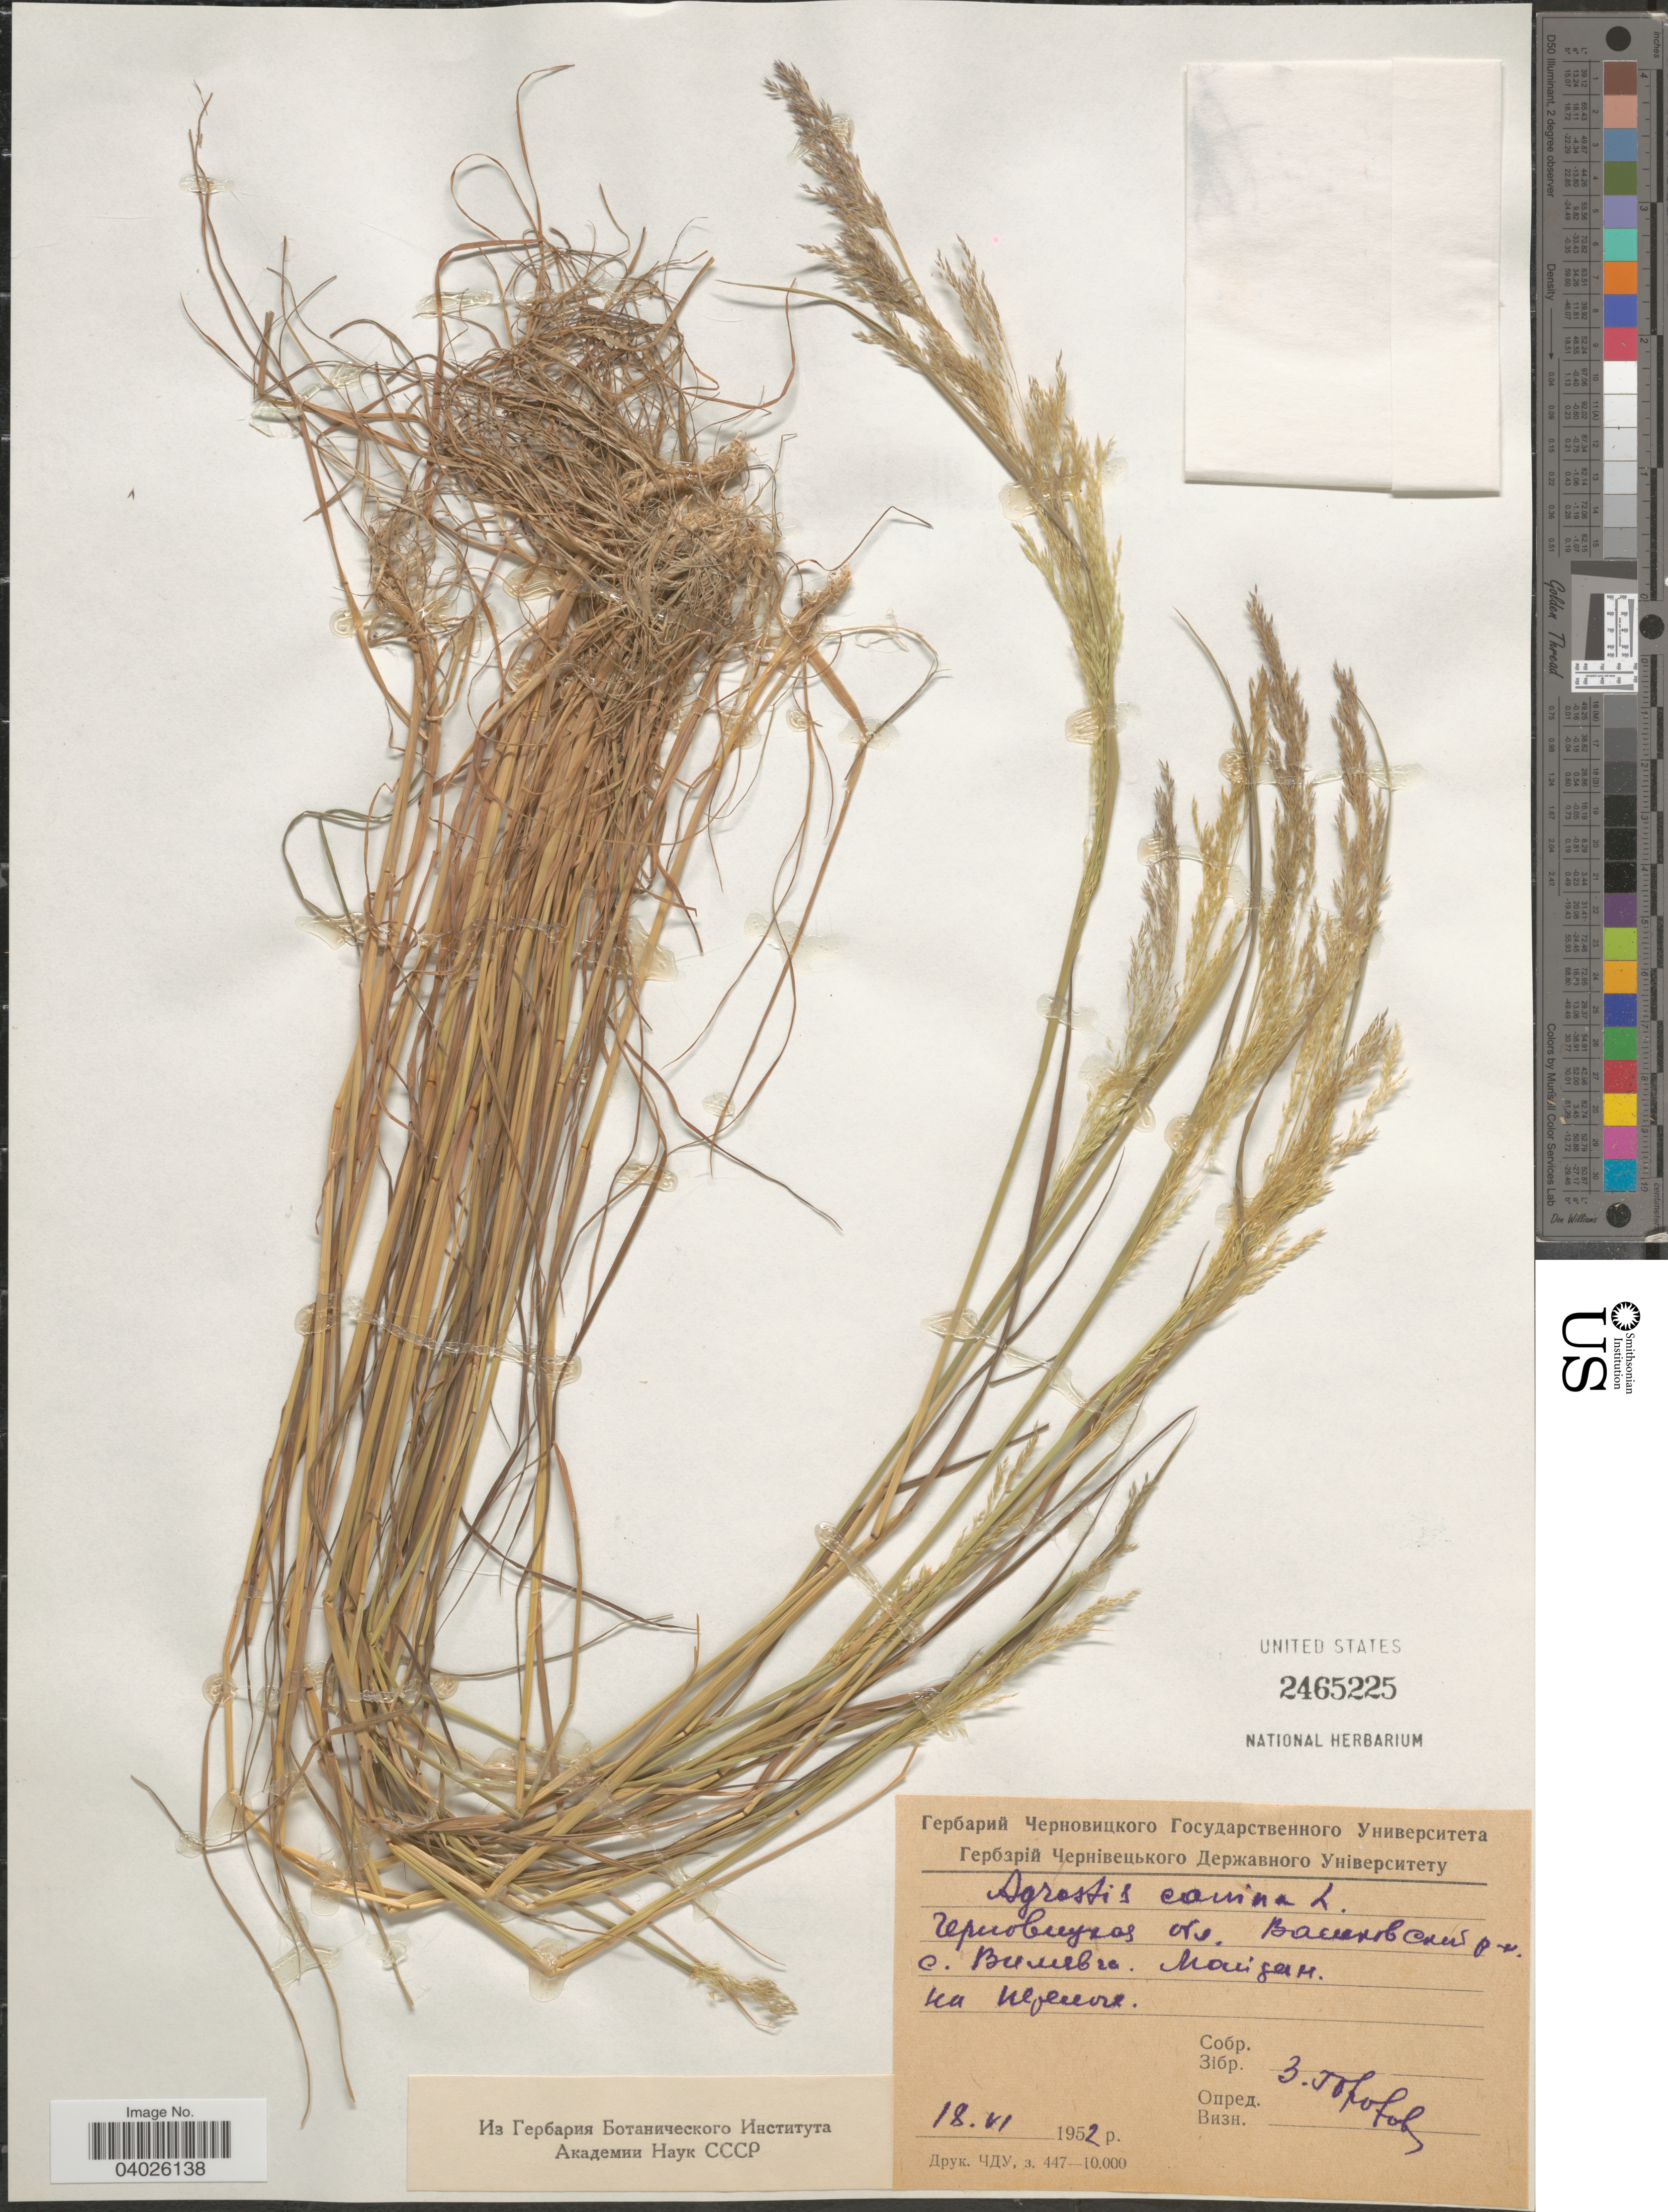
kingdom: Plantae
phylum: Tracheophyta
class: Liliopsida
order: Poales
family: Poaceae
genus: Agrostis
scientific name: Agrostis canina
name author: L.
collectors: Z. Gorokhov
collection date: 1952-06-18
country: Ukraine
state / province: Chernivtsi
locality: District Vyzhnytsya, Maydan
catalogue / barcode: US 2465225